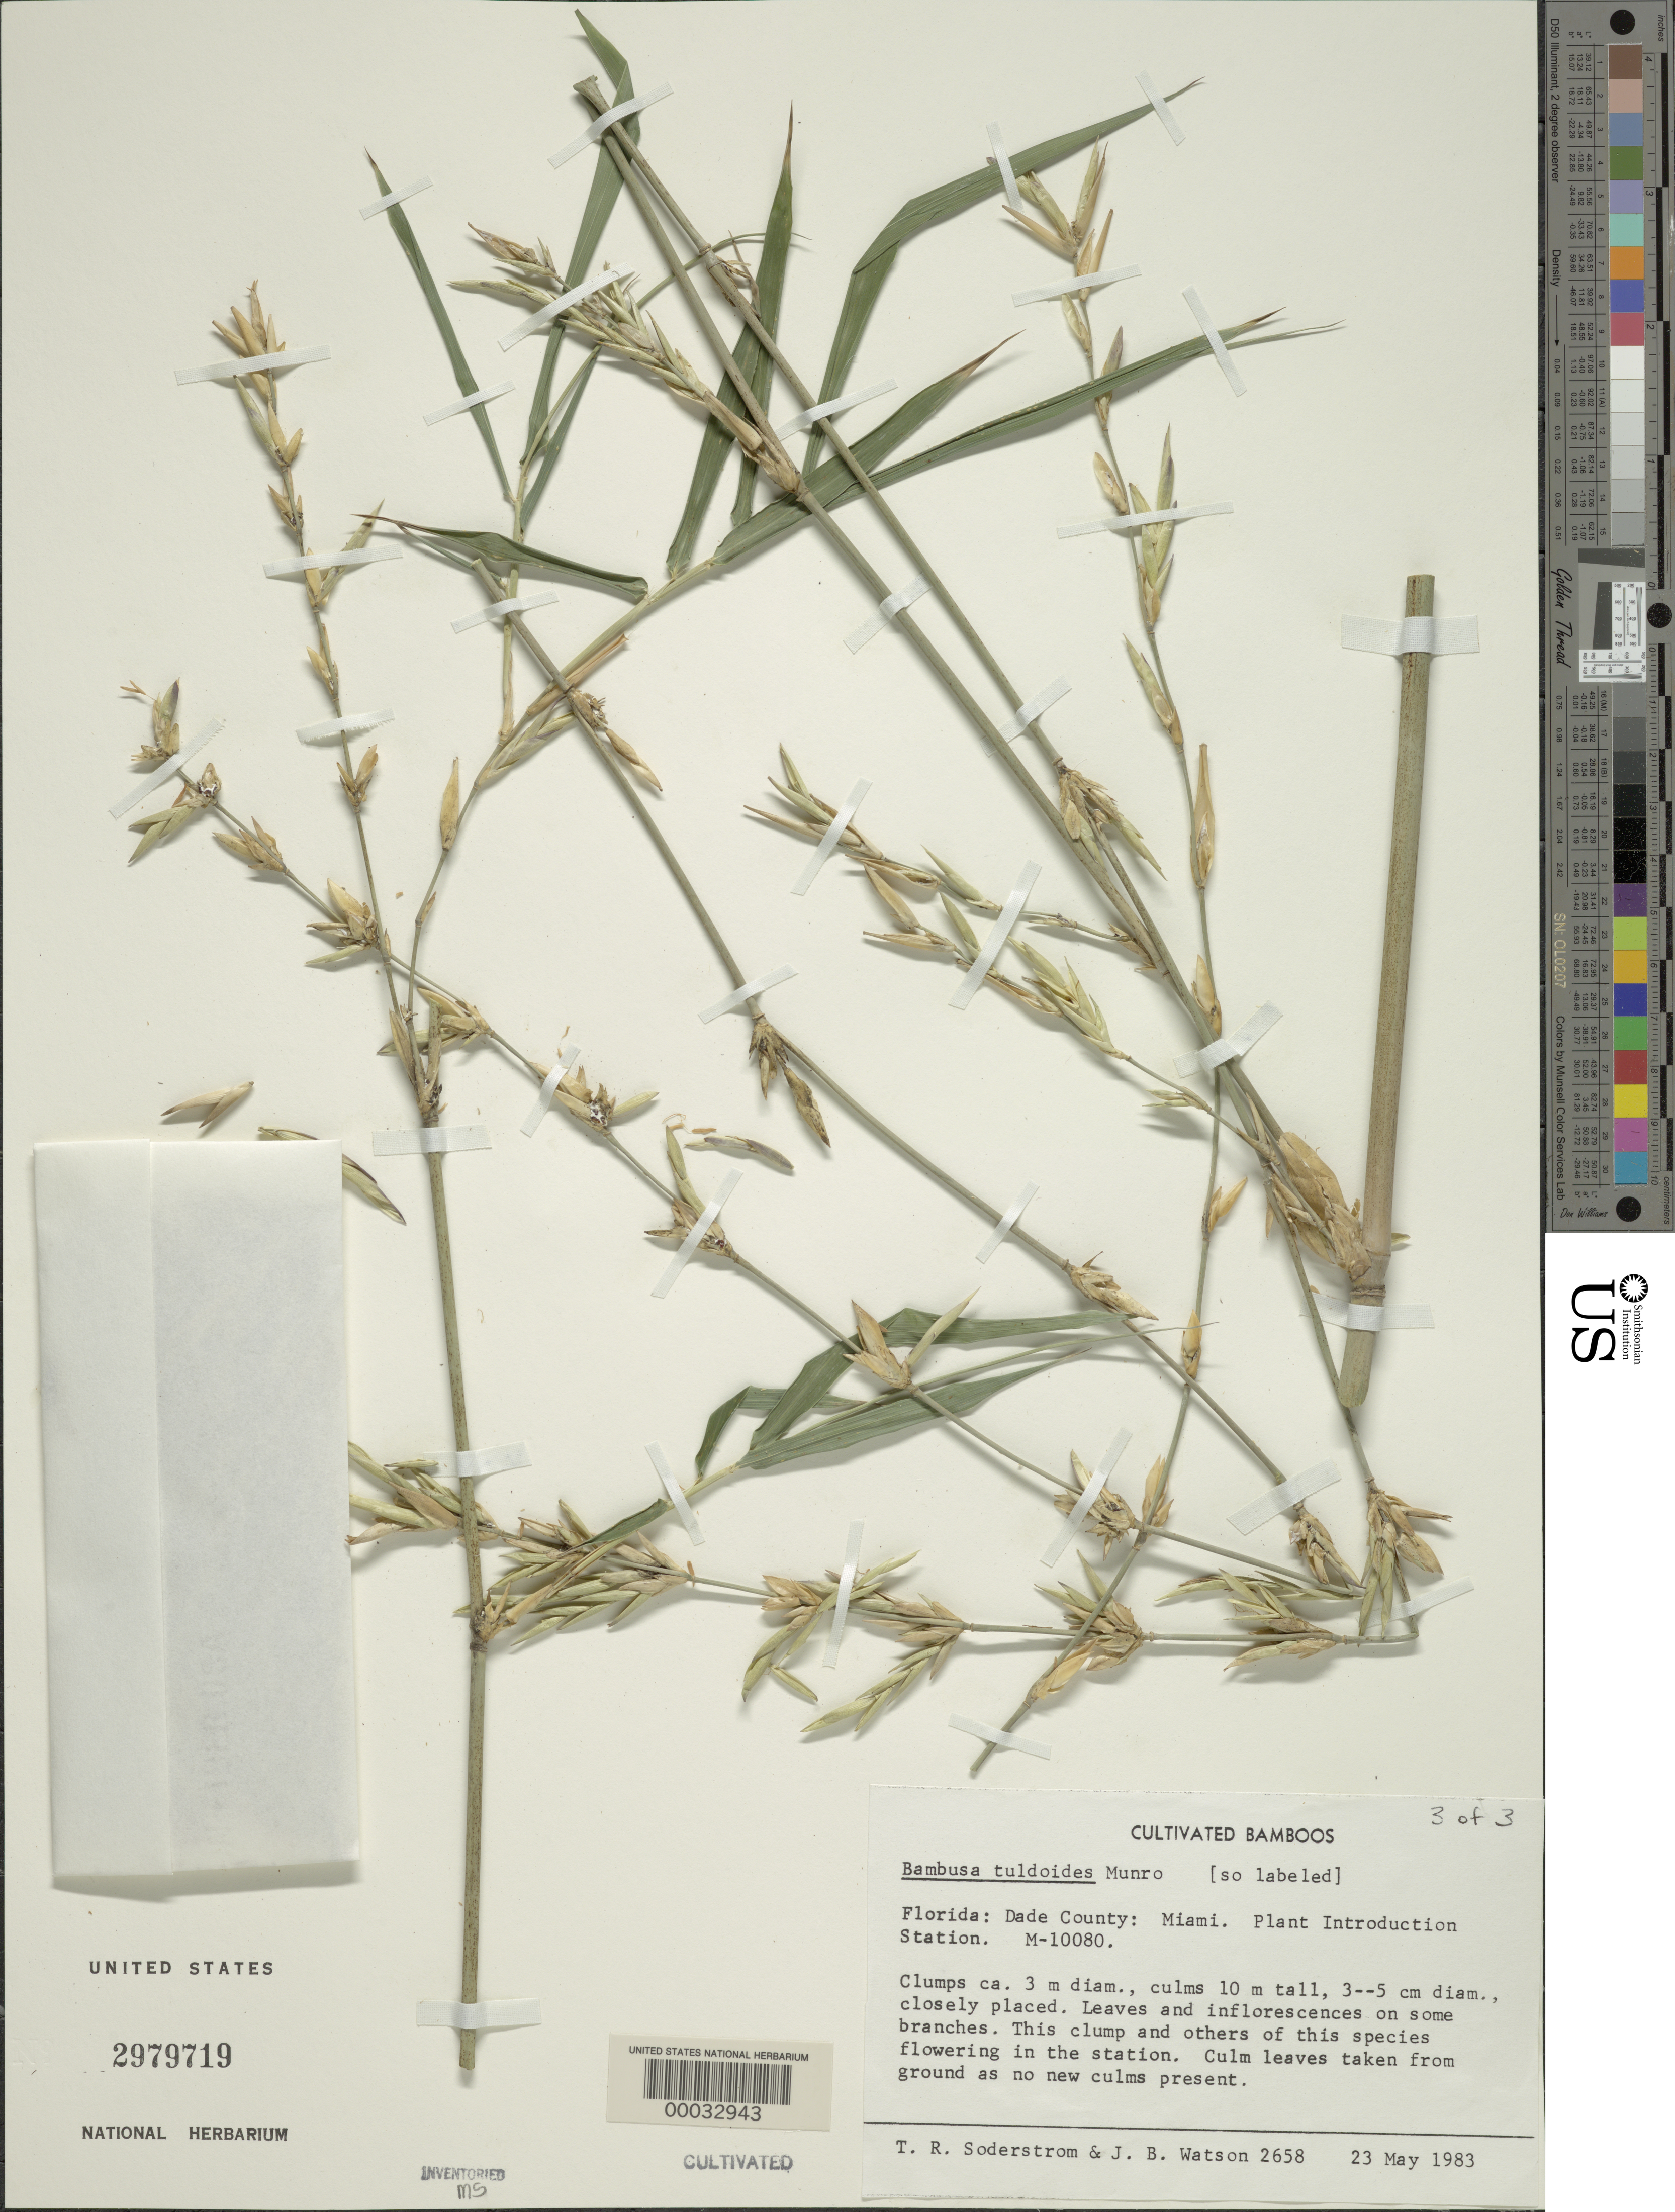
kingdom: Plantae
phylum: Tracheophyta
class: Liliopsida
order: Poales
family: Poaceae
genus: Bambusa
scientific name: Bambusa tuldoides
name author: Munro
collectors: T. R. Soderstrom & J. B. Watson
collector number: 2658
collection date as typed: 23 May 1983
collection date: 1983-05-23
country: United States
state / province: Florida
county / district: Dade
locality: Plant Introduction Station-Miami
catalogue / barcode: US 2979719